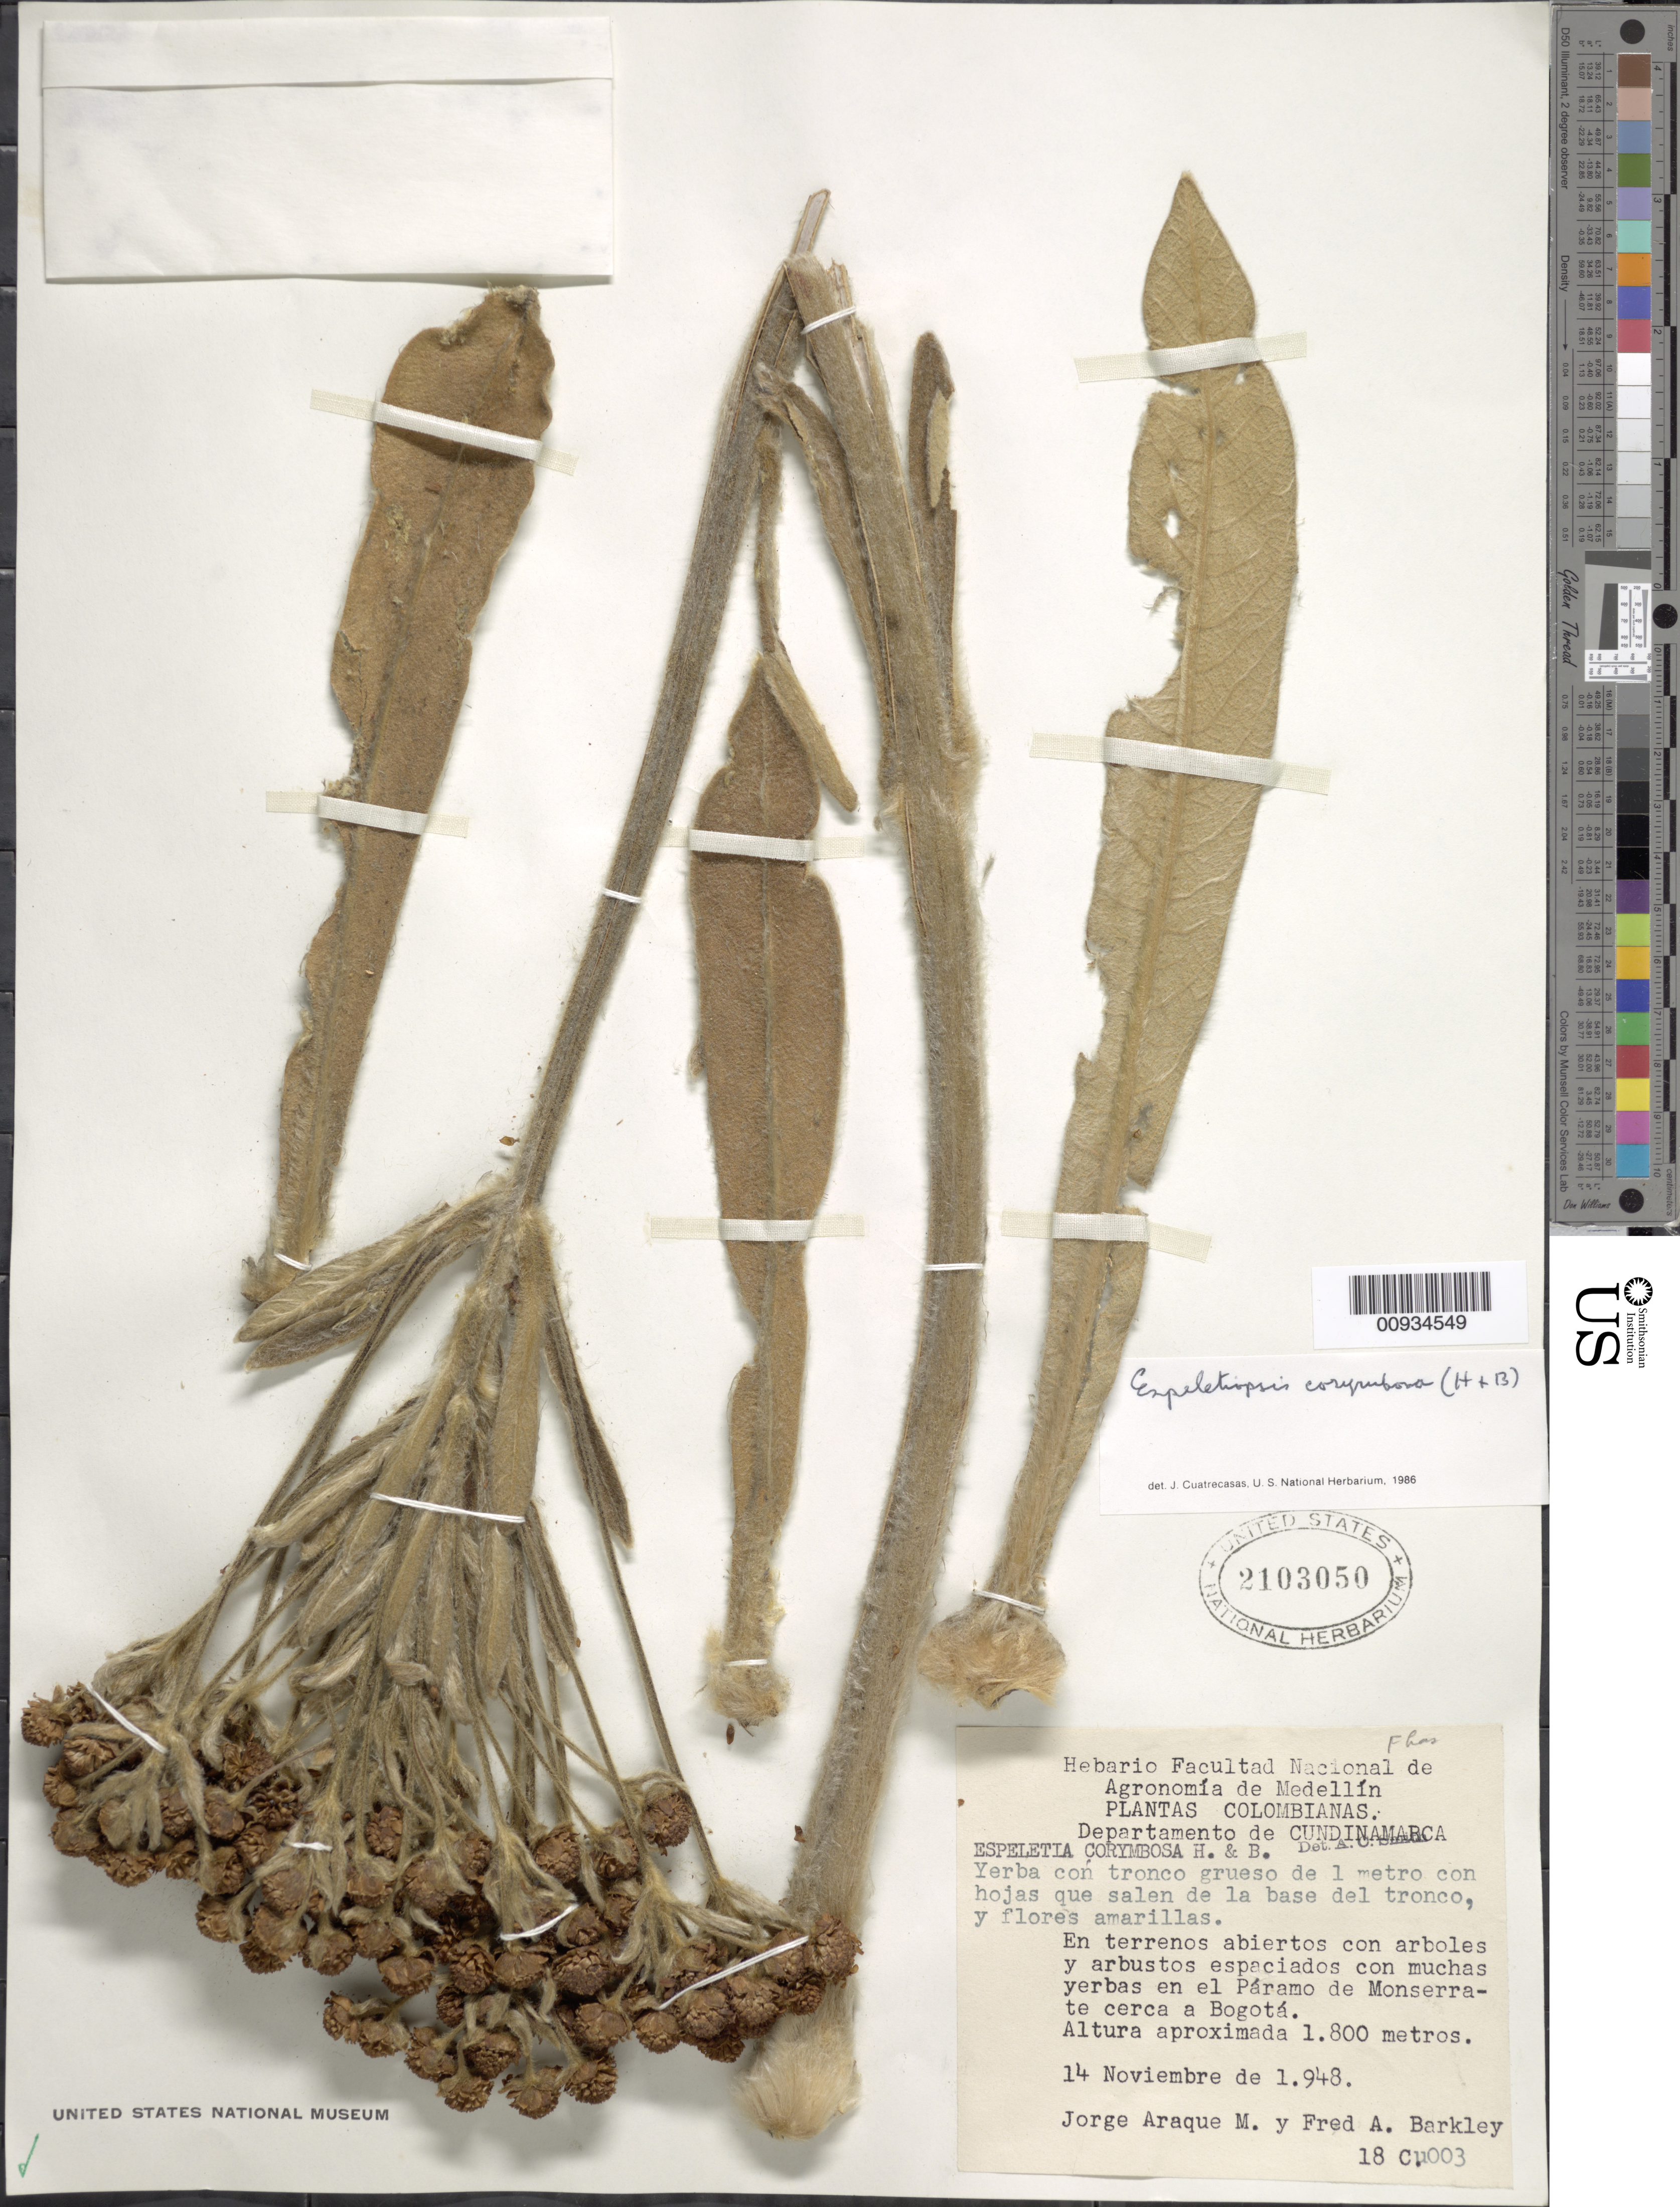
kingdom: Plantae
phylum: Tracheophyta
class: Magnoliopsida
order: Asterales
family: Asteraceae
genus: Espeletiopsis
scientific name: Espeletiopsis corymbosa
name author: (Humb. & Bonpl.) Cuatrec.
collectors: J. Araque Molina & F. A. Barkley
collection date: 1948-11-14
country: Colombia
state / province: Cundinamarca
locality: Monserrate (Bogotá) [wrong elevation].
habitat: En terrenos abiertos con árboles y arbustos espaciados con muchas hierbas, en páramo.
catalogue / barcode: US 2103050